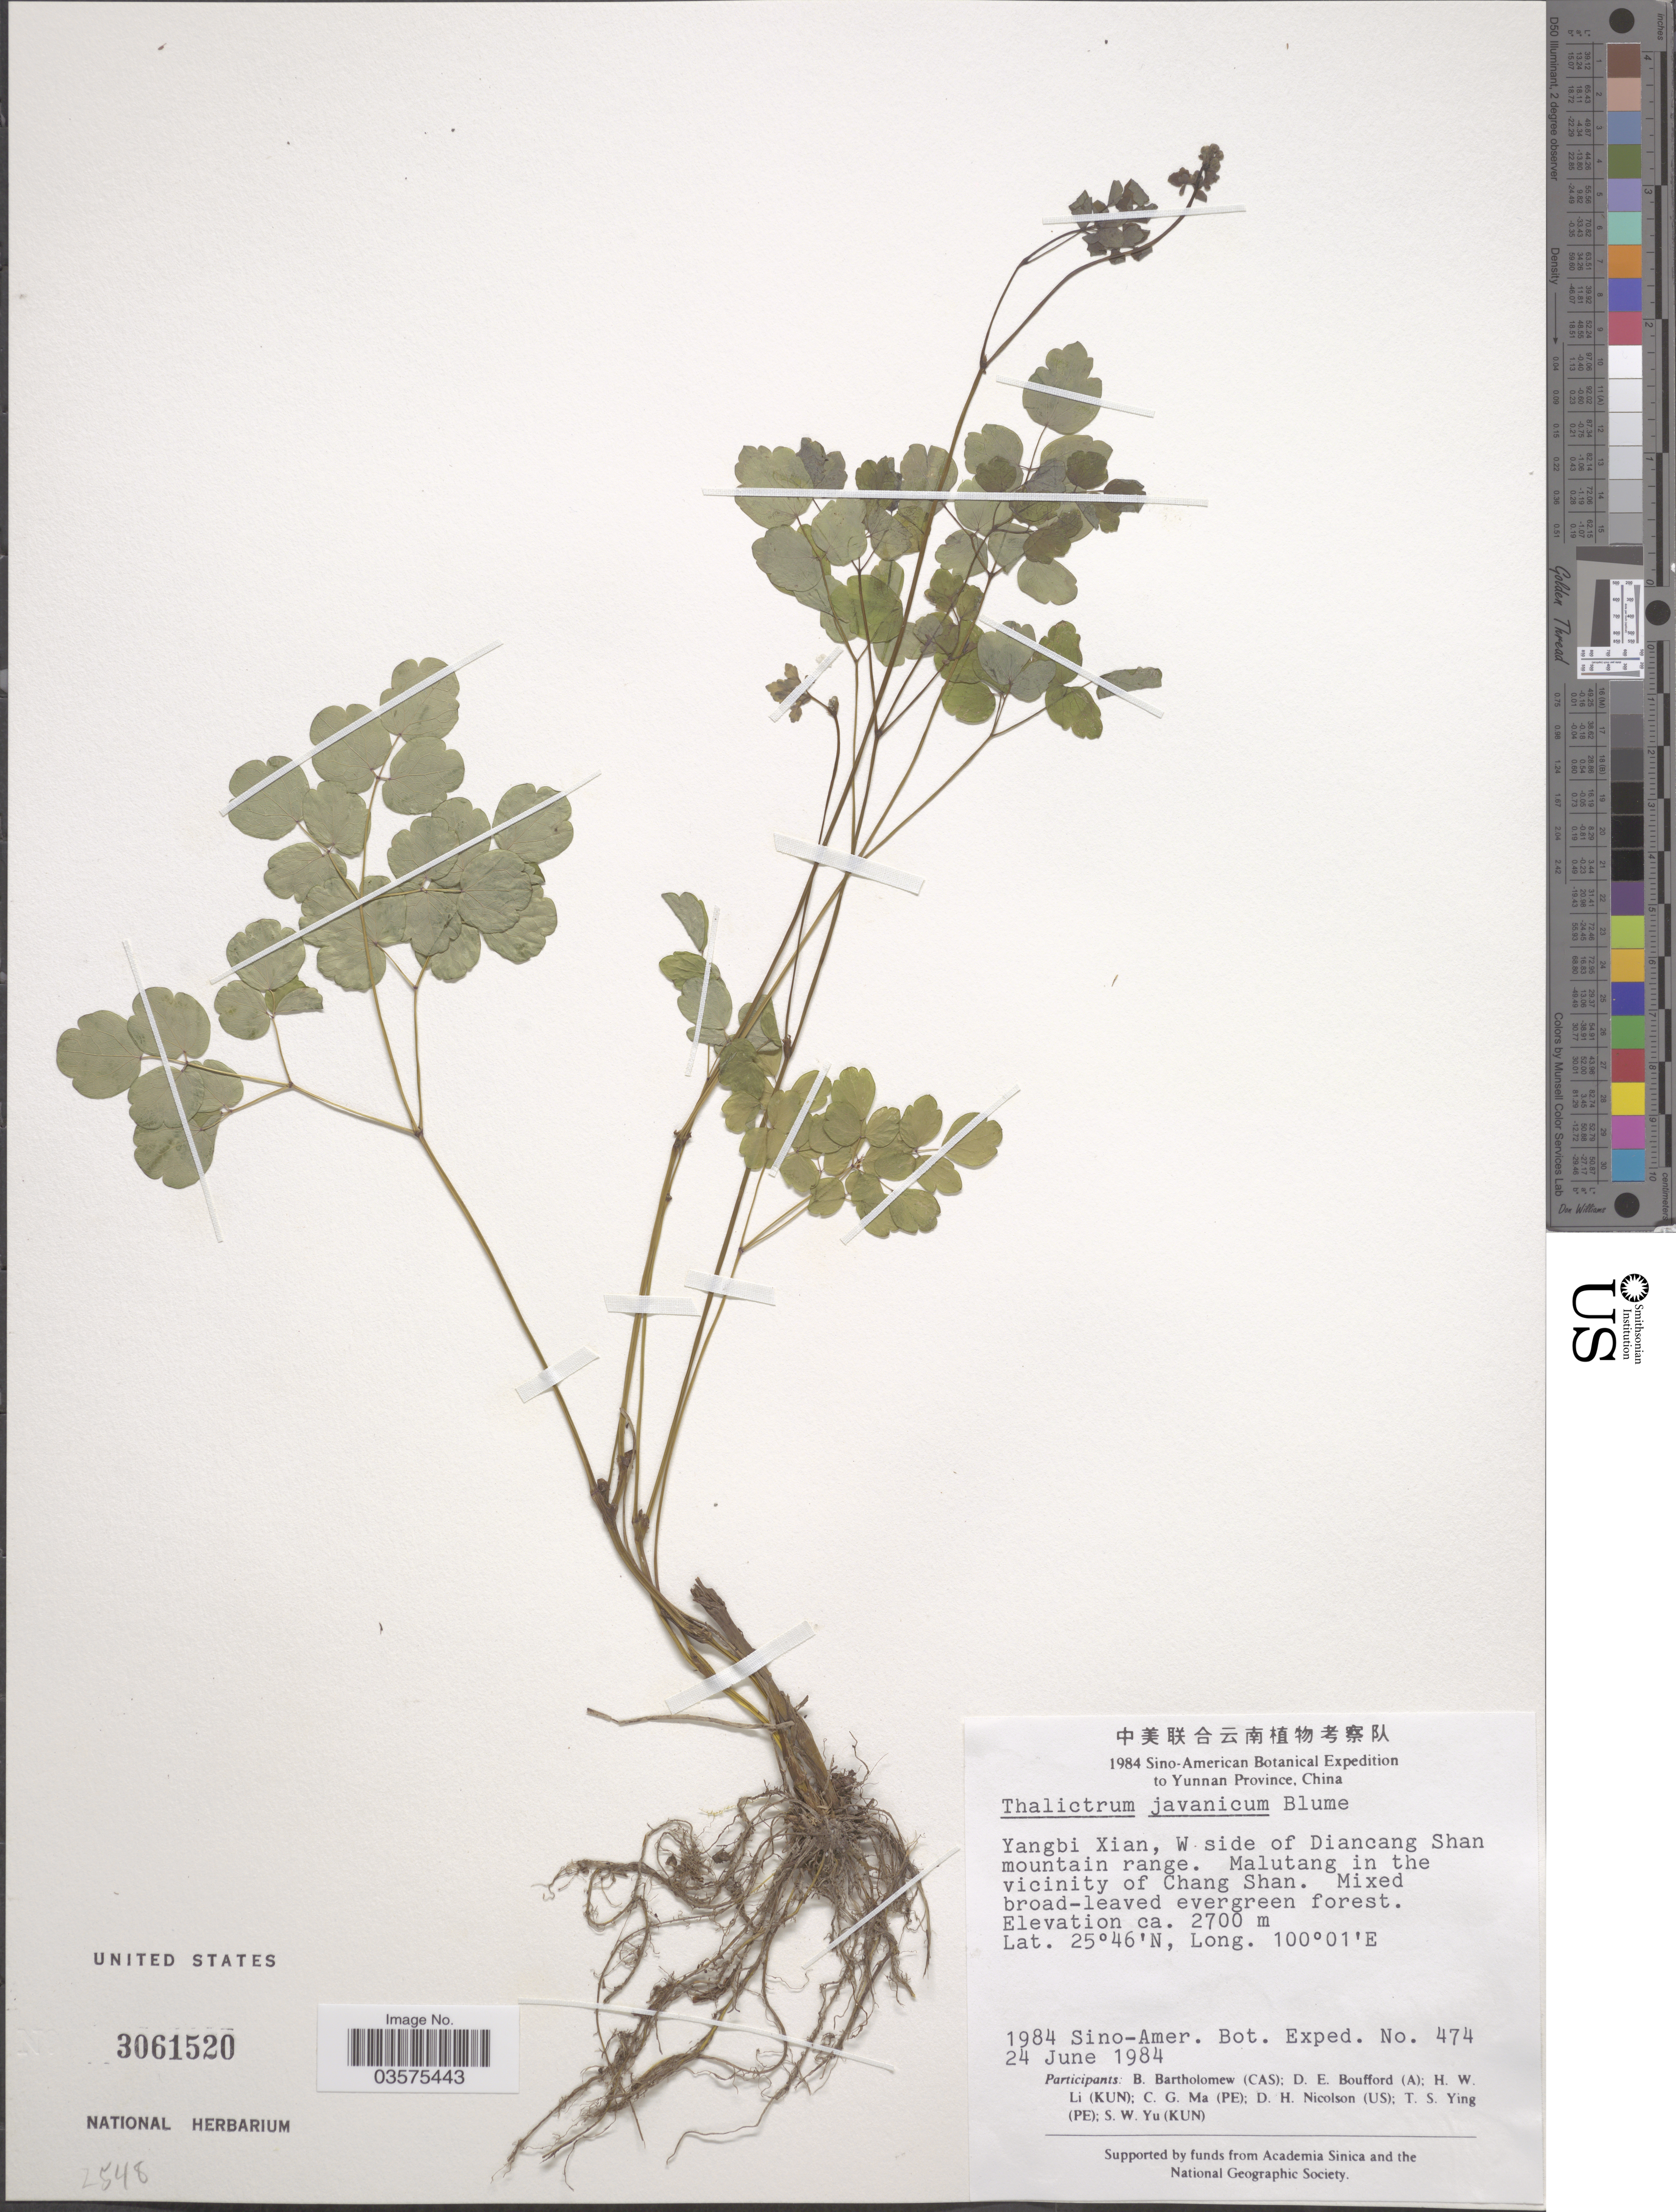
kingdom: Plantae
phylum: Tracheophyta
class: Magnoliopsida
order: Ranunculales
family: Ranunculaceae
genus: Thalictrum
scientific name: Thalictrum javanicum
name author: Blume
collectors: Sino-Amer. Bot. Exped. 1984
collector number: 474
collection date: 1984-06-24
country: China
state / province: Yunnan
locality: Yangbi Xian, W side of Diancang Shan mountain range. Malutang in the vicinity of Chang Shan.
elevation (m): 2700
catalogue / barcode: US 3061520